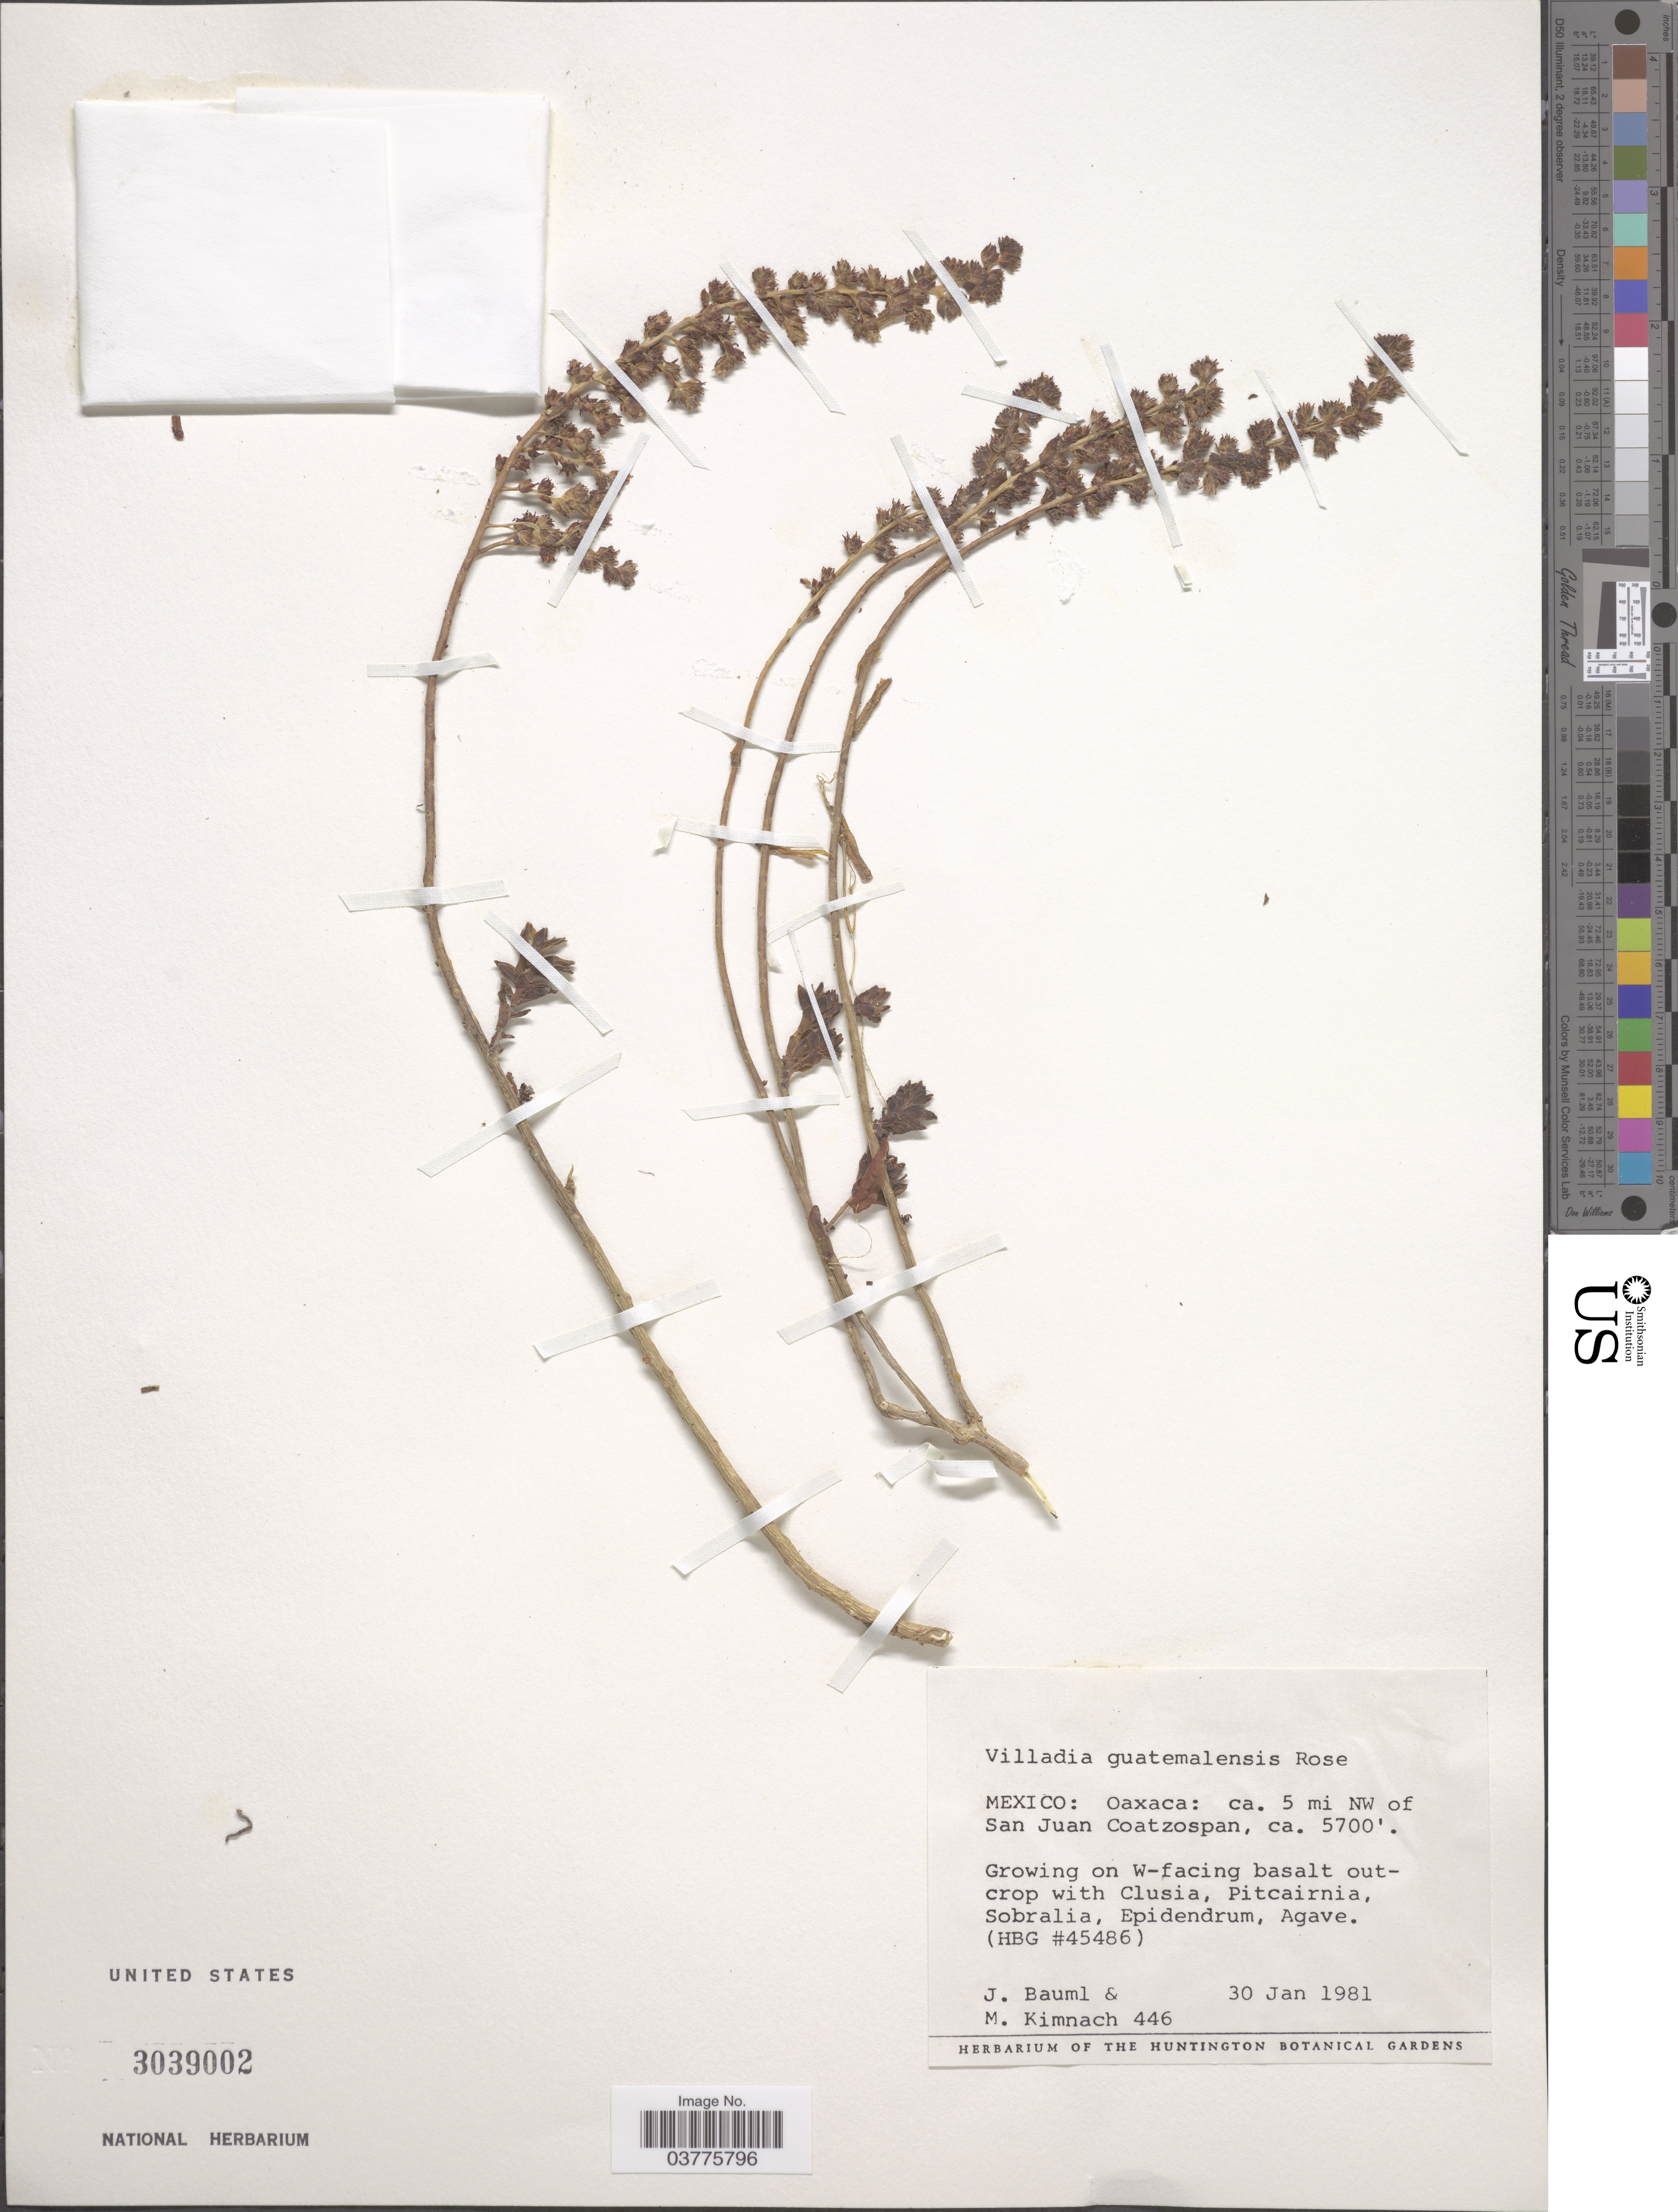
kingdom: Plantae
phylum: Tracheophyta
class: Magnoliopsida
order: Saxifragales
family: Crassulaceae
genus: Villadia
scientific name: Villadia guatemalensis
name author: Rose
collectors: J. Bauml & M. W. Kimnach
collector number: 446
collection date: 1981-01-30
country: Mexico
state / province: Oaxaca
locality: Ca. 5 mi NW of San Juan Coatzospan.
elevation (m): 1737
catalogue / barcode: US 3039002